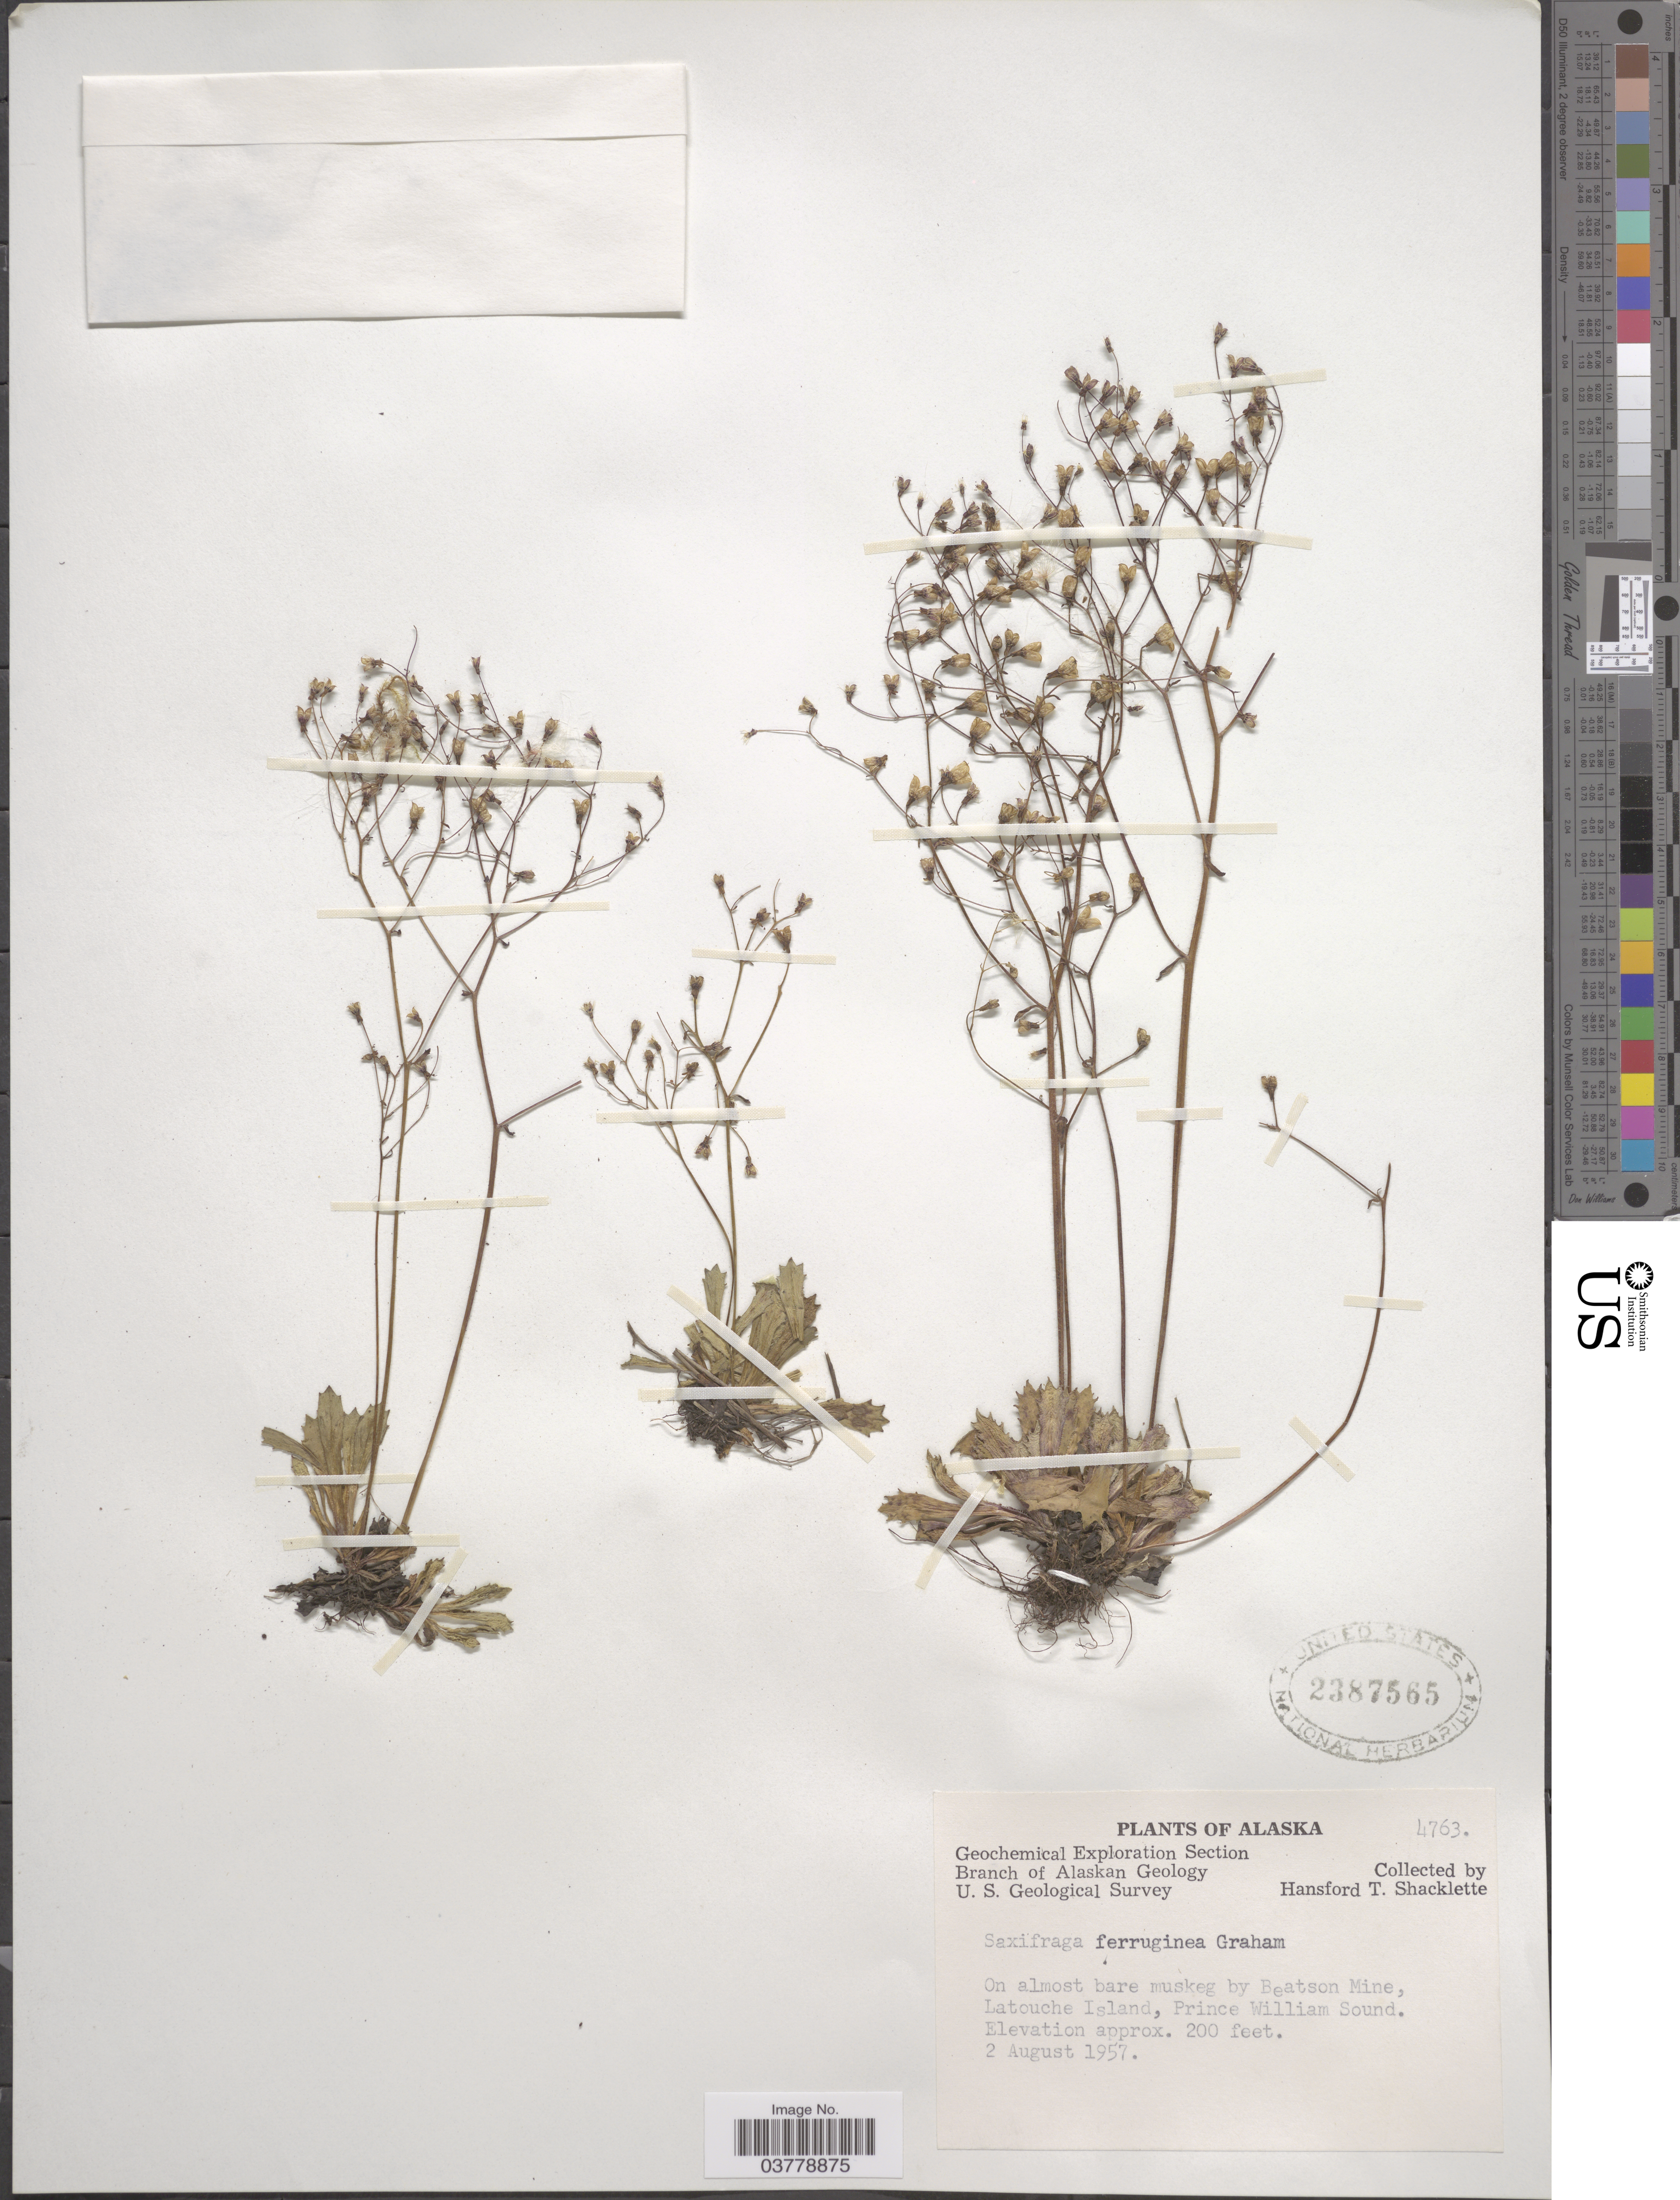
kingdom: Plantae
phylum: Tracheophyta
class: Magnoliopsida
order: Saxifragales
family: Saxifragaceae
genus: Micranthes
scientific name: Micranthes ferruginea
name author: (Graham) Brouillet & Gornall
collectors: H. Shacklette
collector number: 4763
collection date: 1957-08-02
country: United States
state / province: Alaska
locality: Beatson Mine, Latouche Island, Prince William Sound.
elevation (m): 61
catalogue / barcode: US 2387565